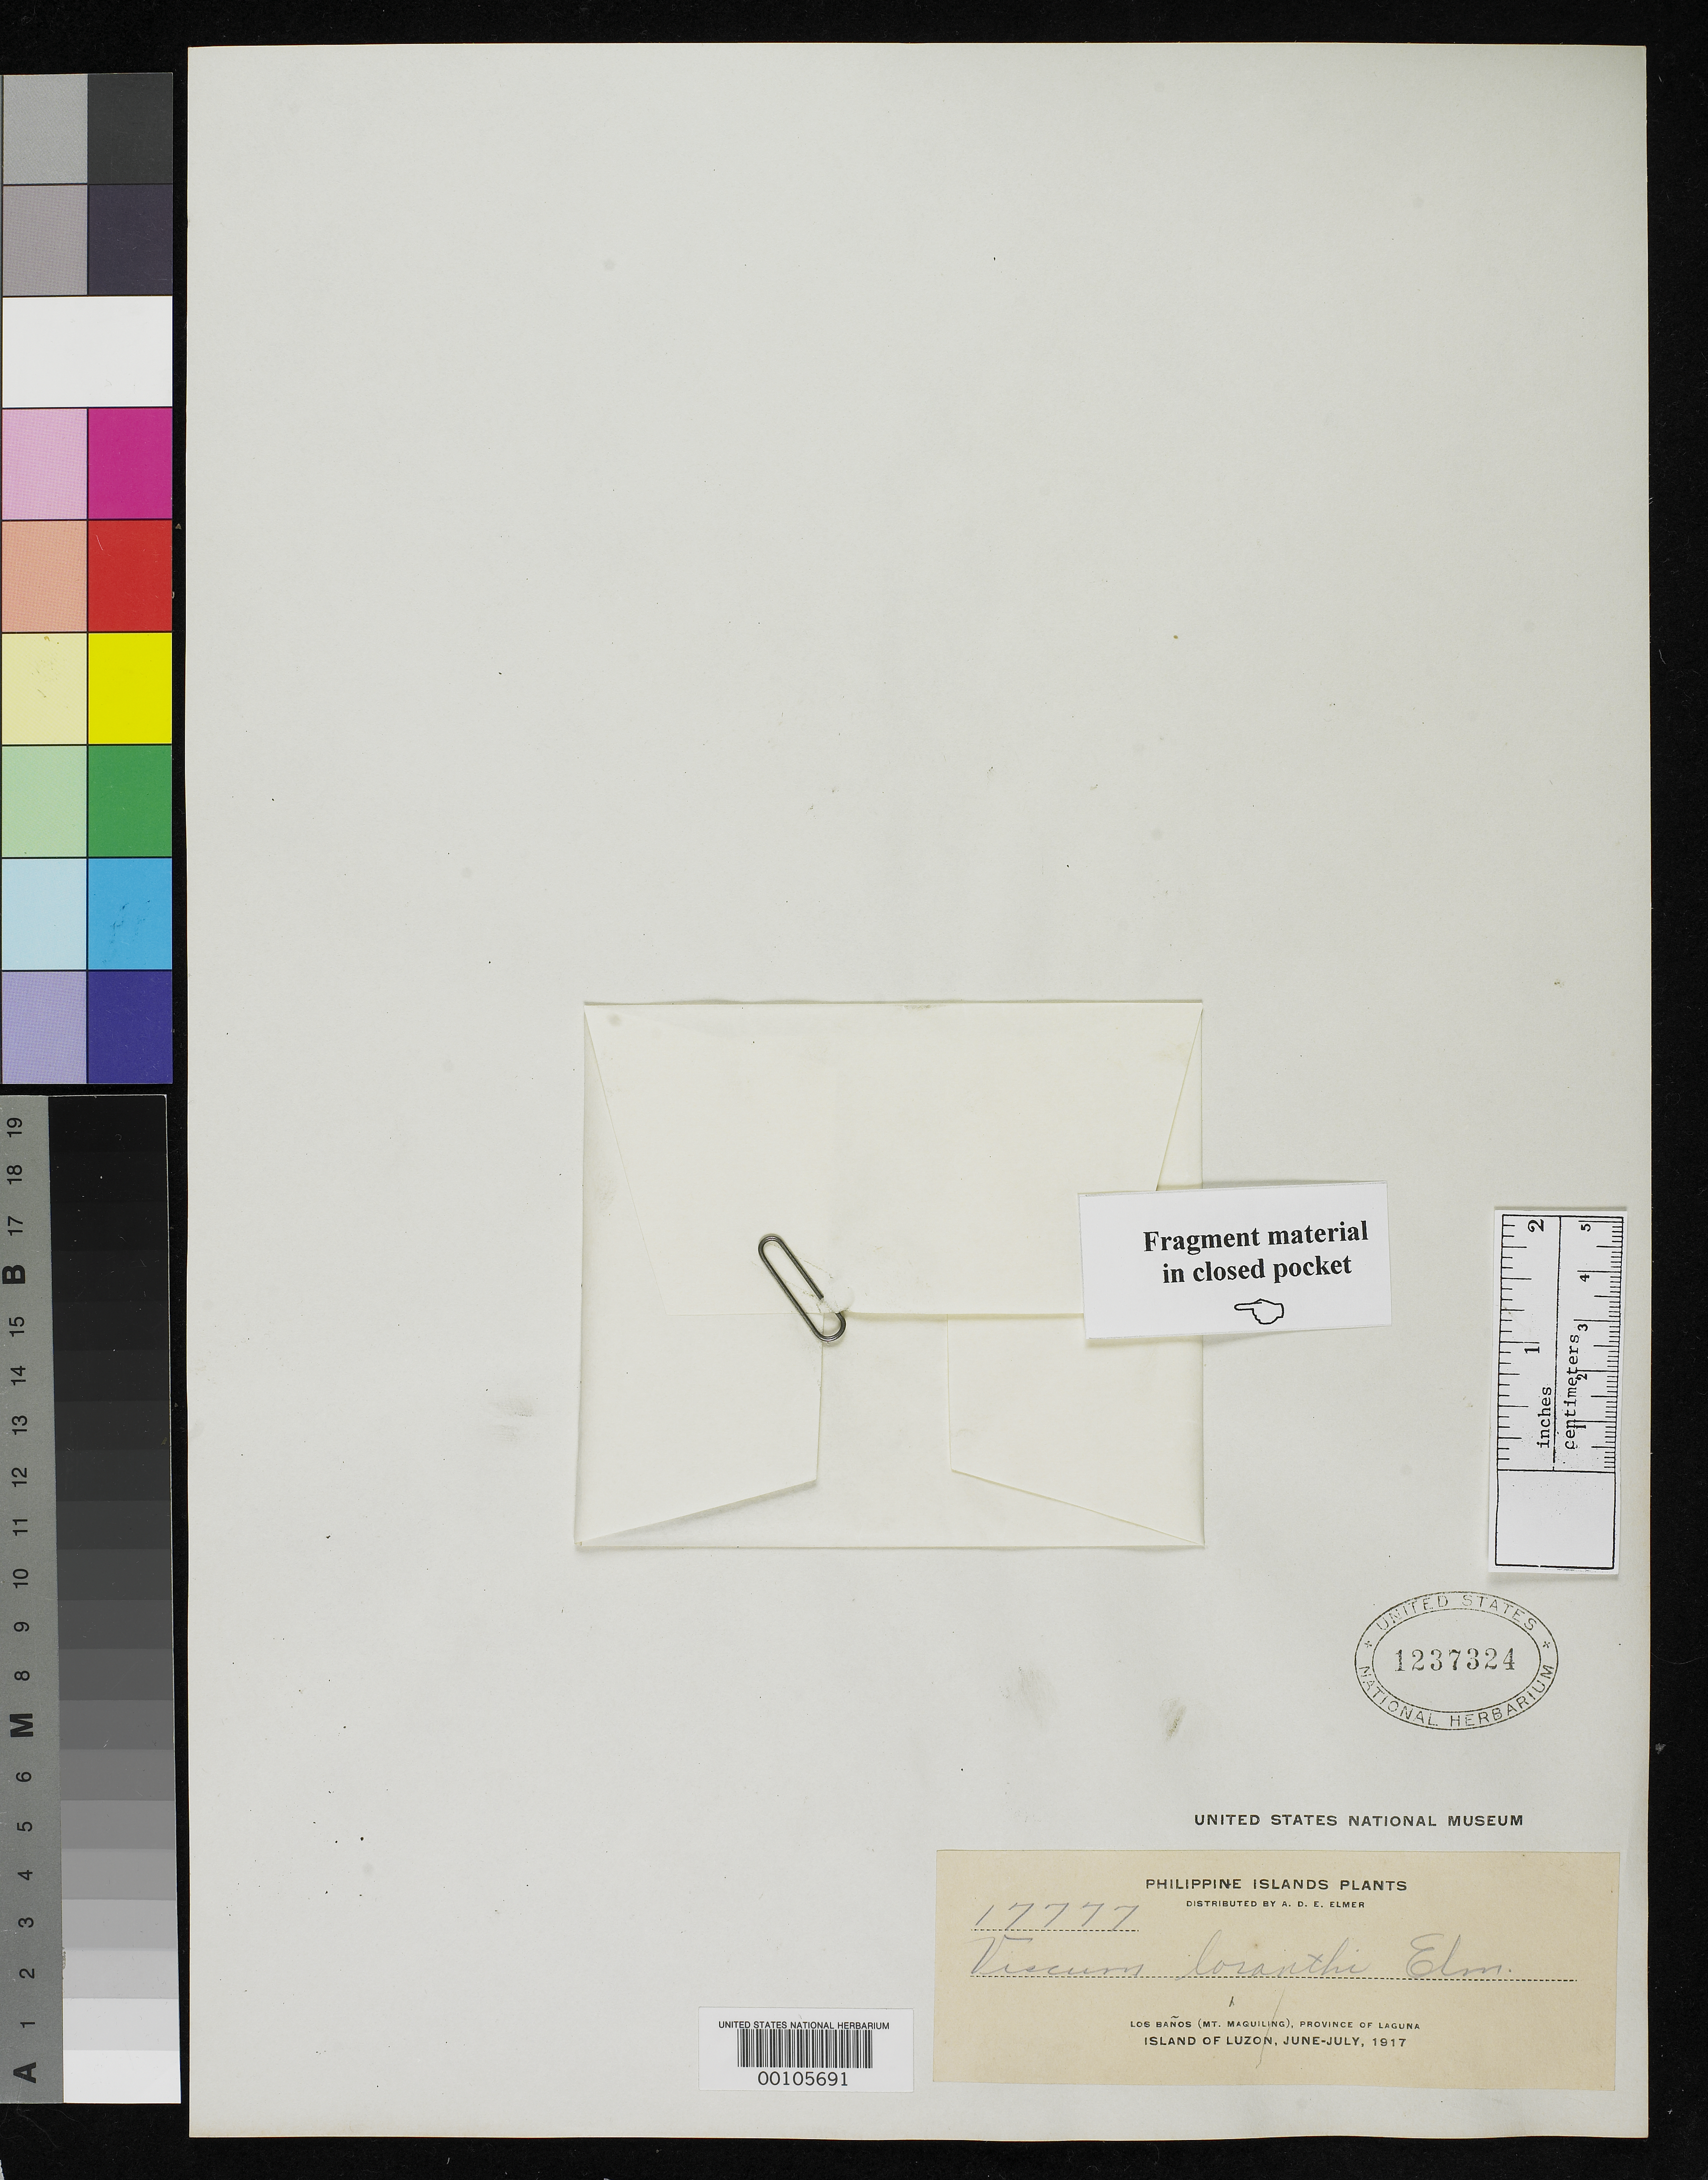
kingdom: Plantae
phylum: Tracheophyta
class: Magnoliopsida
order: Santalales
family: Viscaceae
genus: Viscum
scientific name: Viscum loranthi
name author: Elmer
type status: Isotype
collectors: A. D. E. Elmer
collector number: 17777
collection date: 1917-06/1917-07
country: Philippines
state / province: Calabarzon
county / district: Laguna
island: Luzon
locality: Los Baños (Mt. Maquiling), Province of Laguna, Luzon.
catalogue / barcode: US 1237324